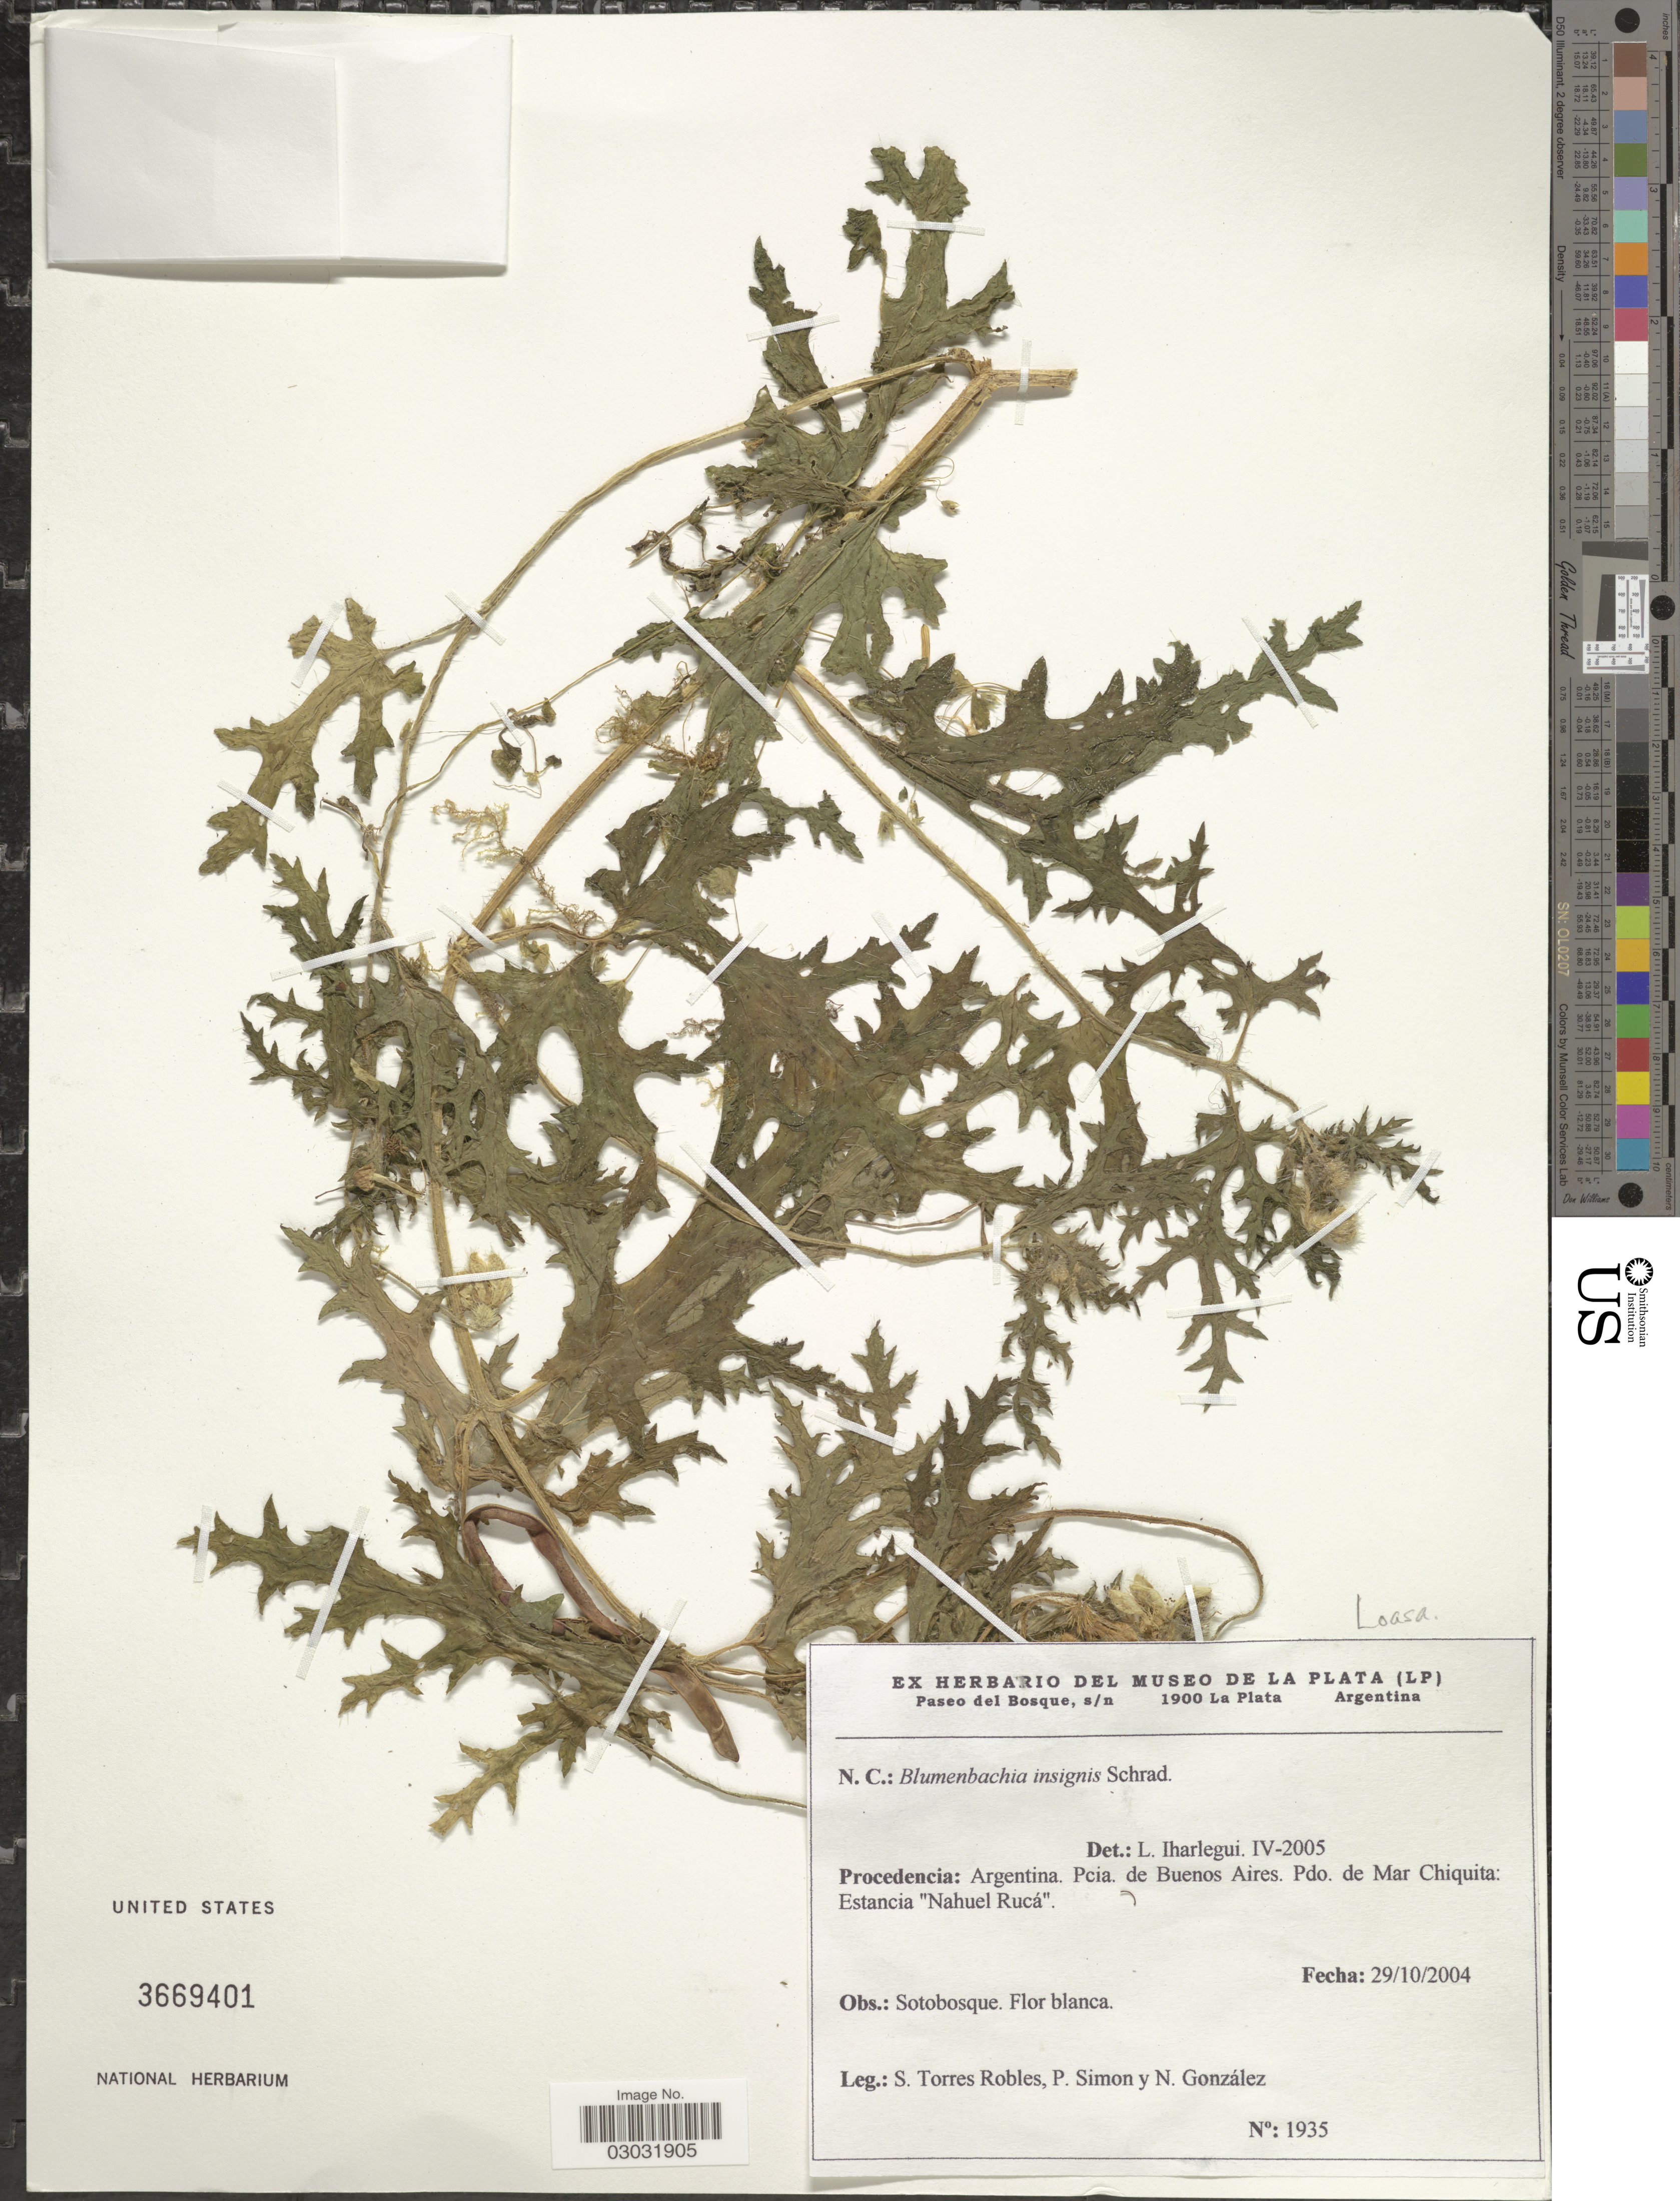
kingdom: Plantae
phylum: Tracheophyta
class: Magnoliopsida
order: Cornales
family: Loasaceae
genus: Blumenbachia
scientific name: Blumenbachia insignis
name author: Schrad.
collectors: S. Torres Robles, P. Simon & N. Gonzalez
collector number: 1935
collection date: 2004-10-29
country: Argentina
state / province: Buenos Aires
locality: Pdo. de Mar Chiquita: Estancia "Nahuel Rucá".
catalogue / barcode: US 3669401